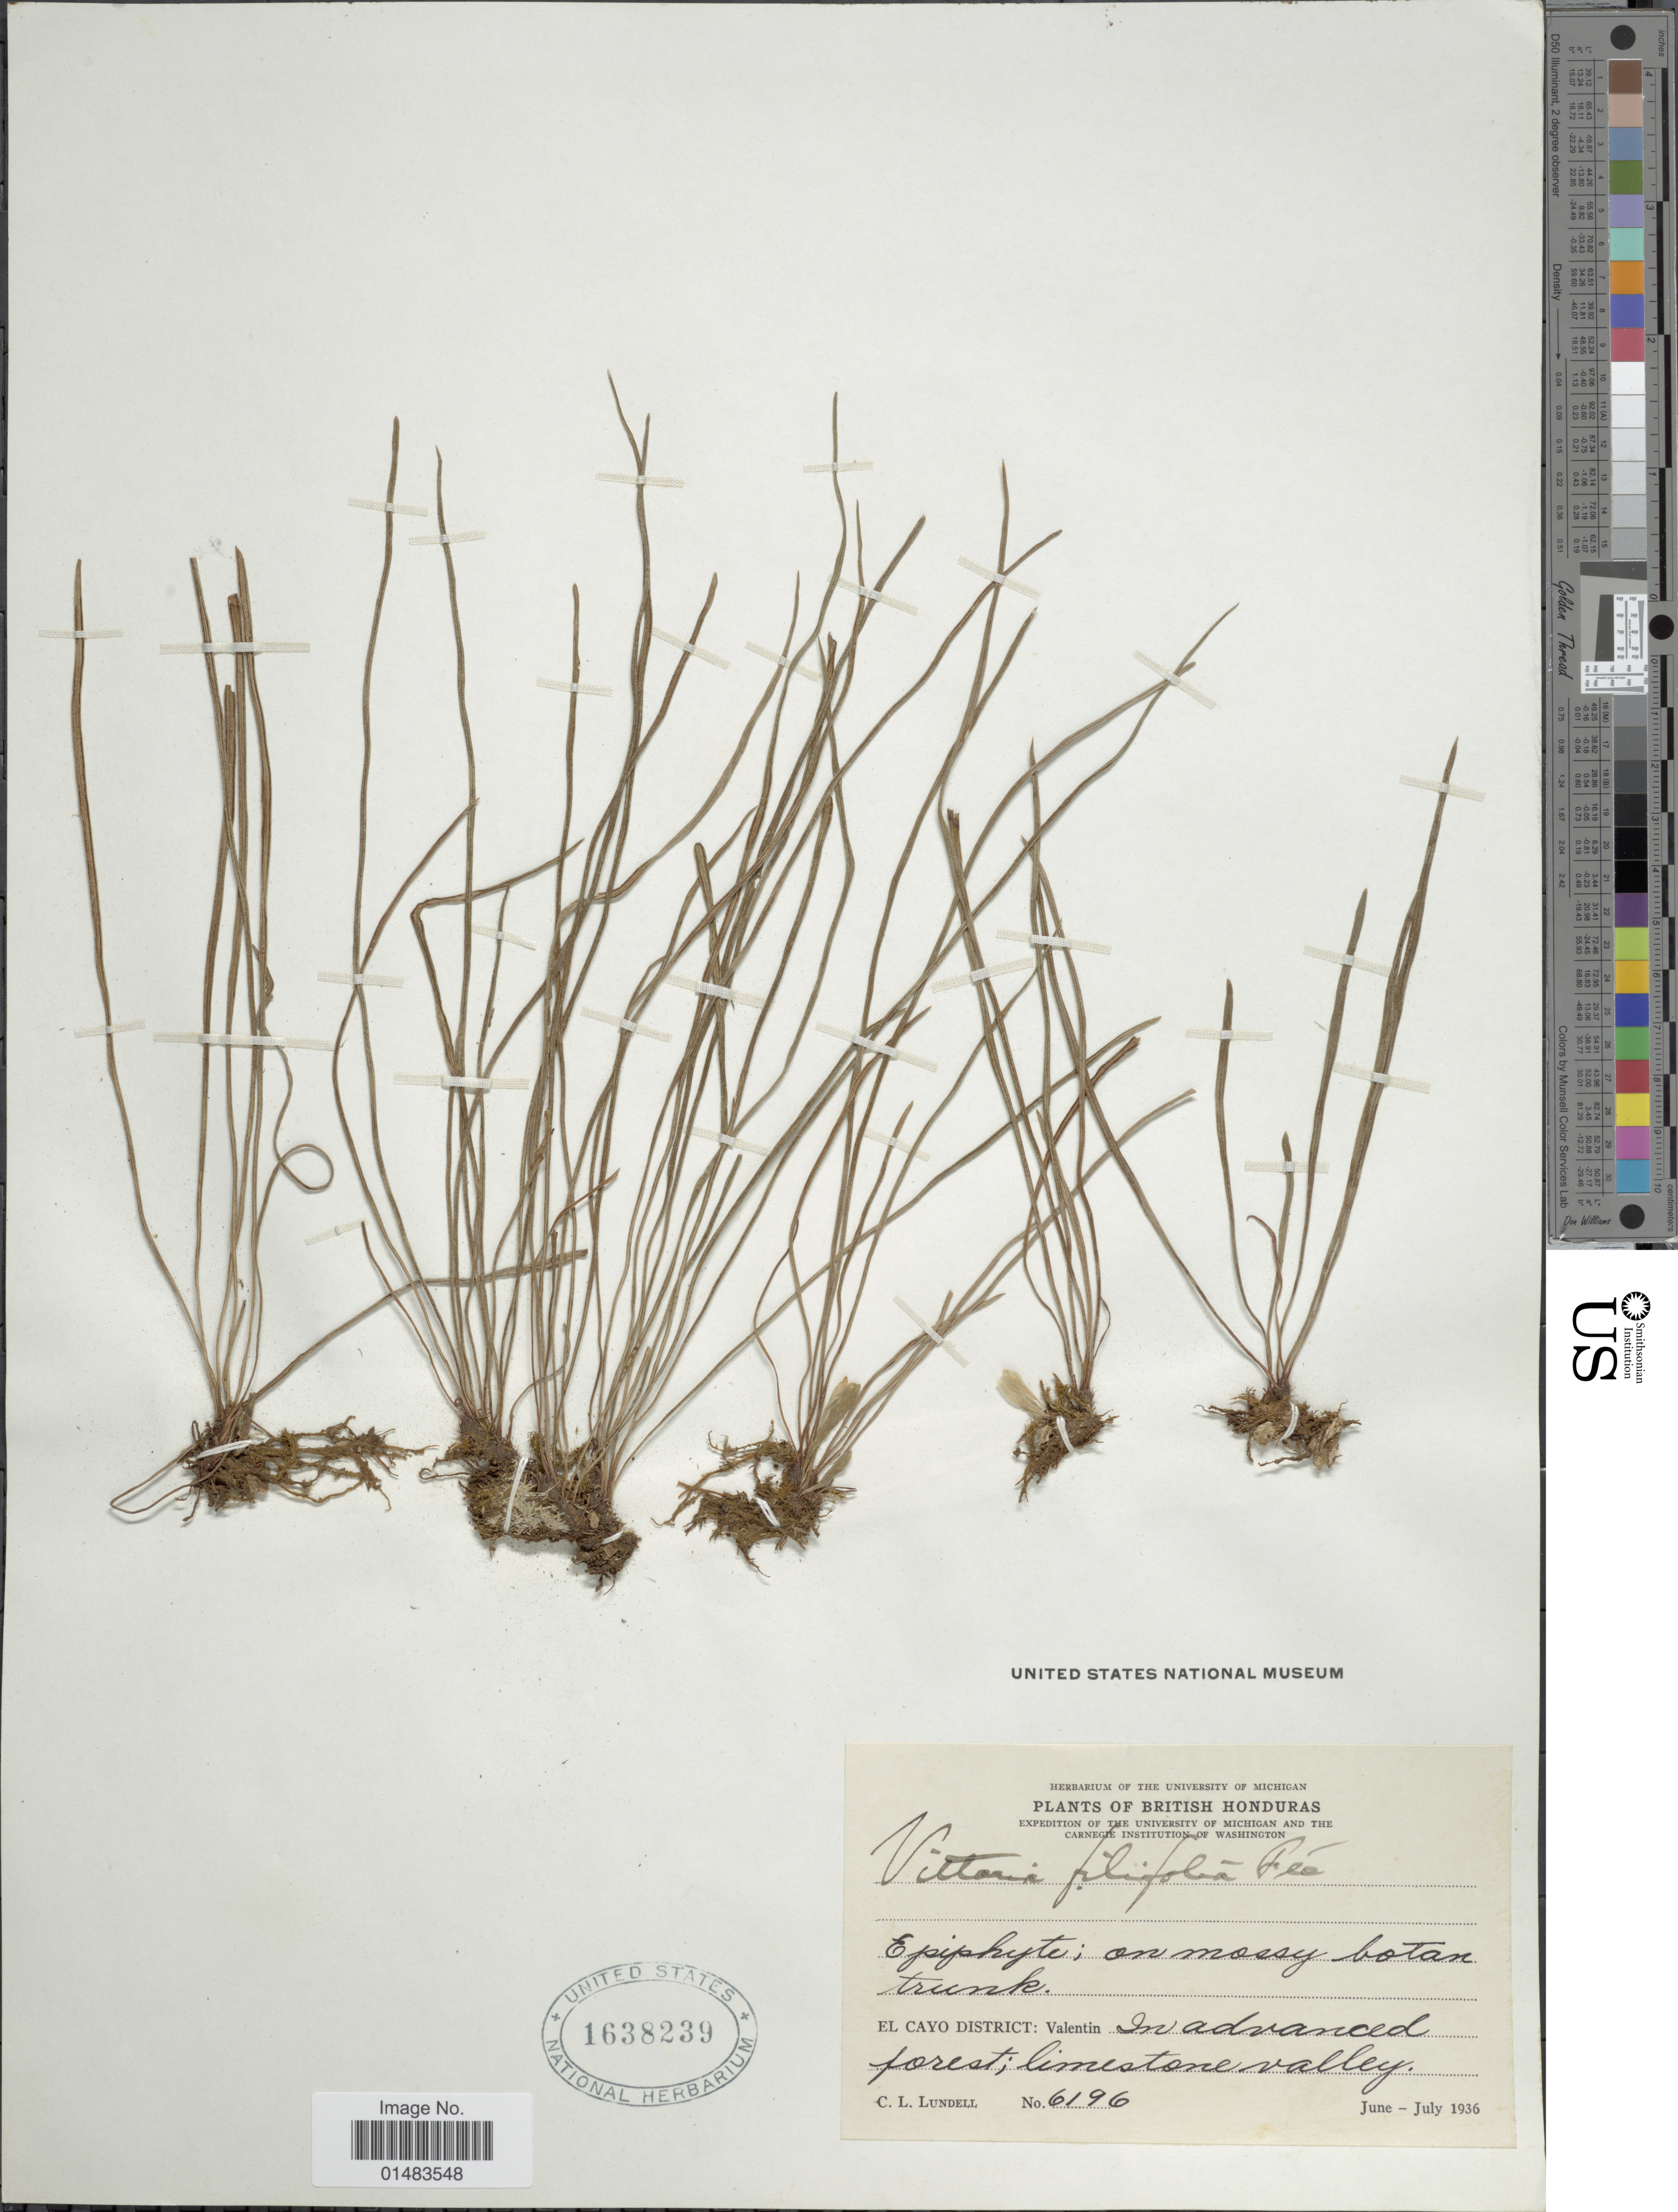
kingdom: Plantae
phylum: Tracheophyta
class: Polypodiopsida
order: Polypodiales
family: Pteridaceae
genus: Vittaria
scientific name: Vittaria graminifolia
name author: Kaulf.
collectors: C. L. Lundell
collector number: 6196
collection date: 1936-06/1936-07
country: Belize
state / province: Cayo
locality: British Honduras, Epiphyte; on mossy botan trunk, El Cayo district: Valentin in advanced forest; limestone valley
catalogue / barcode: US 1638239